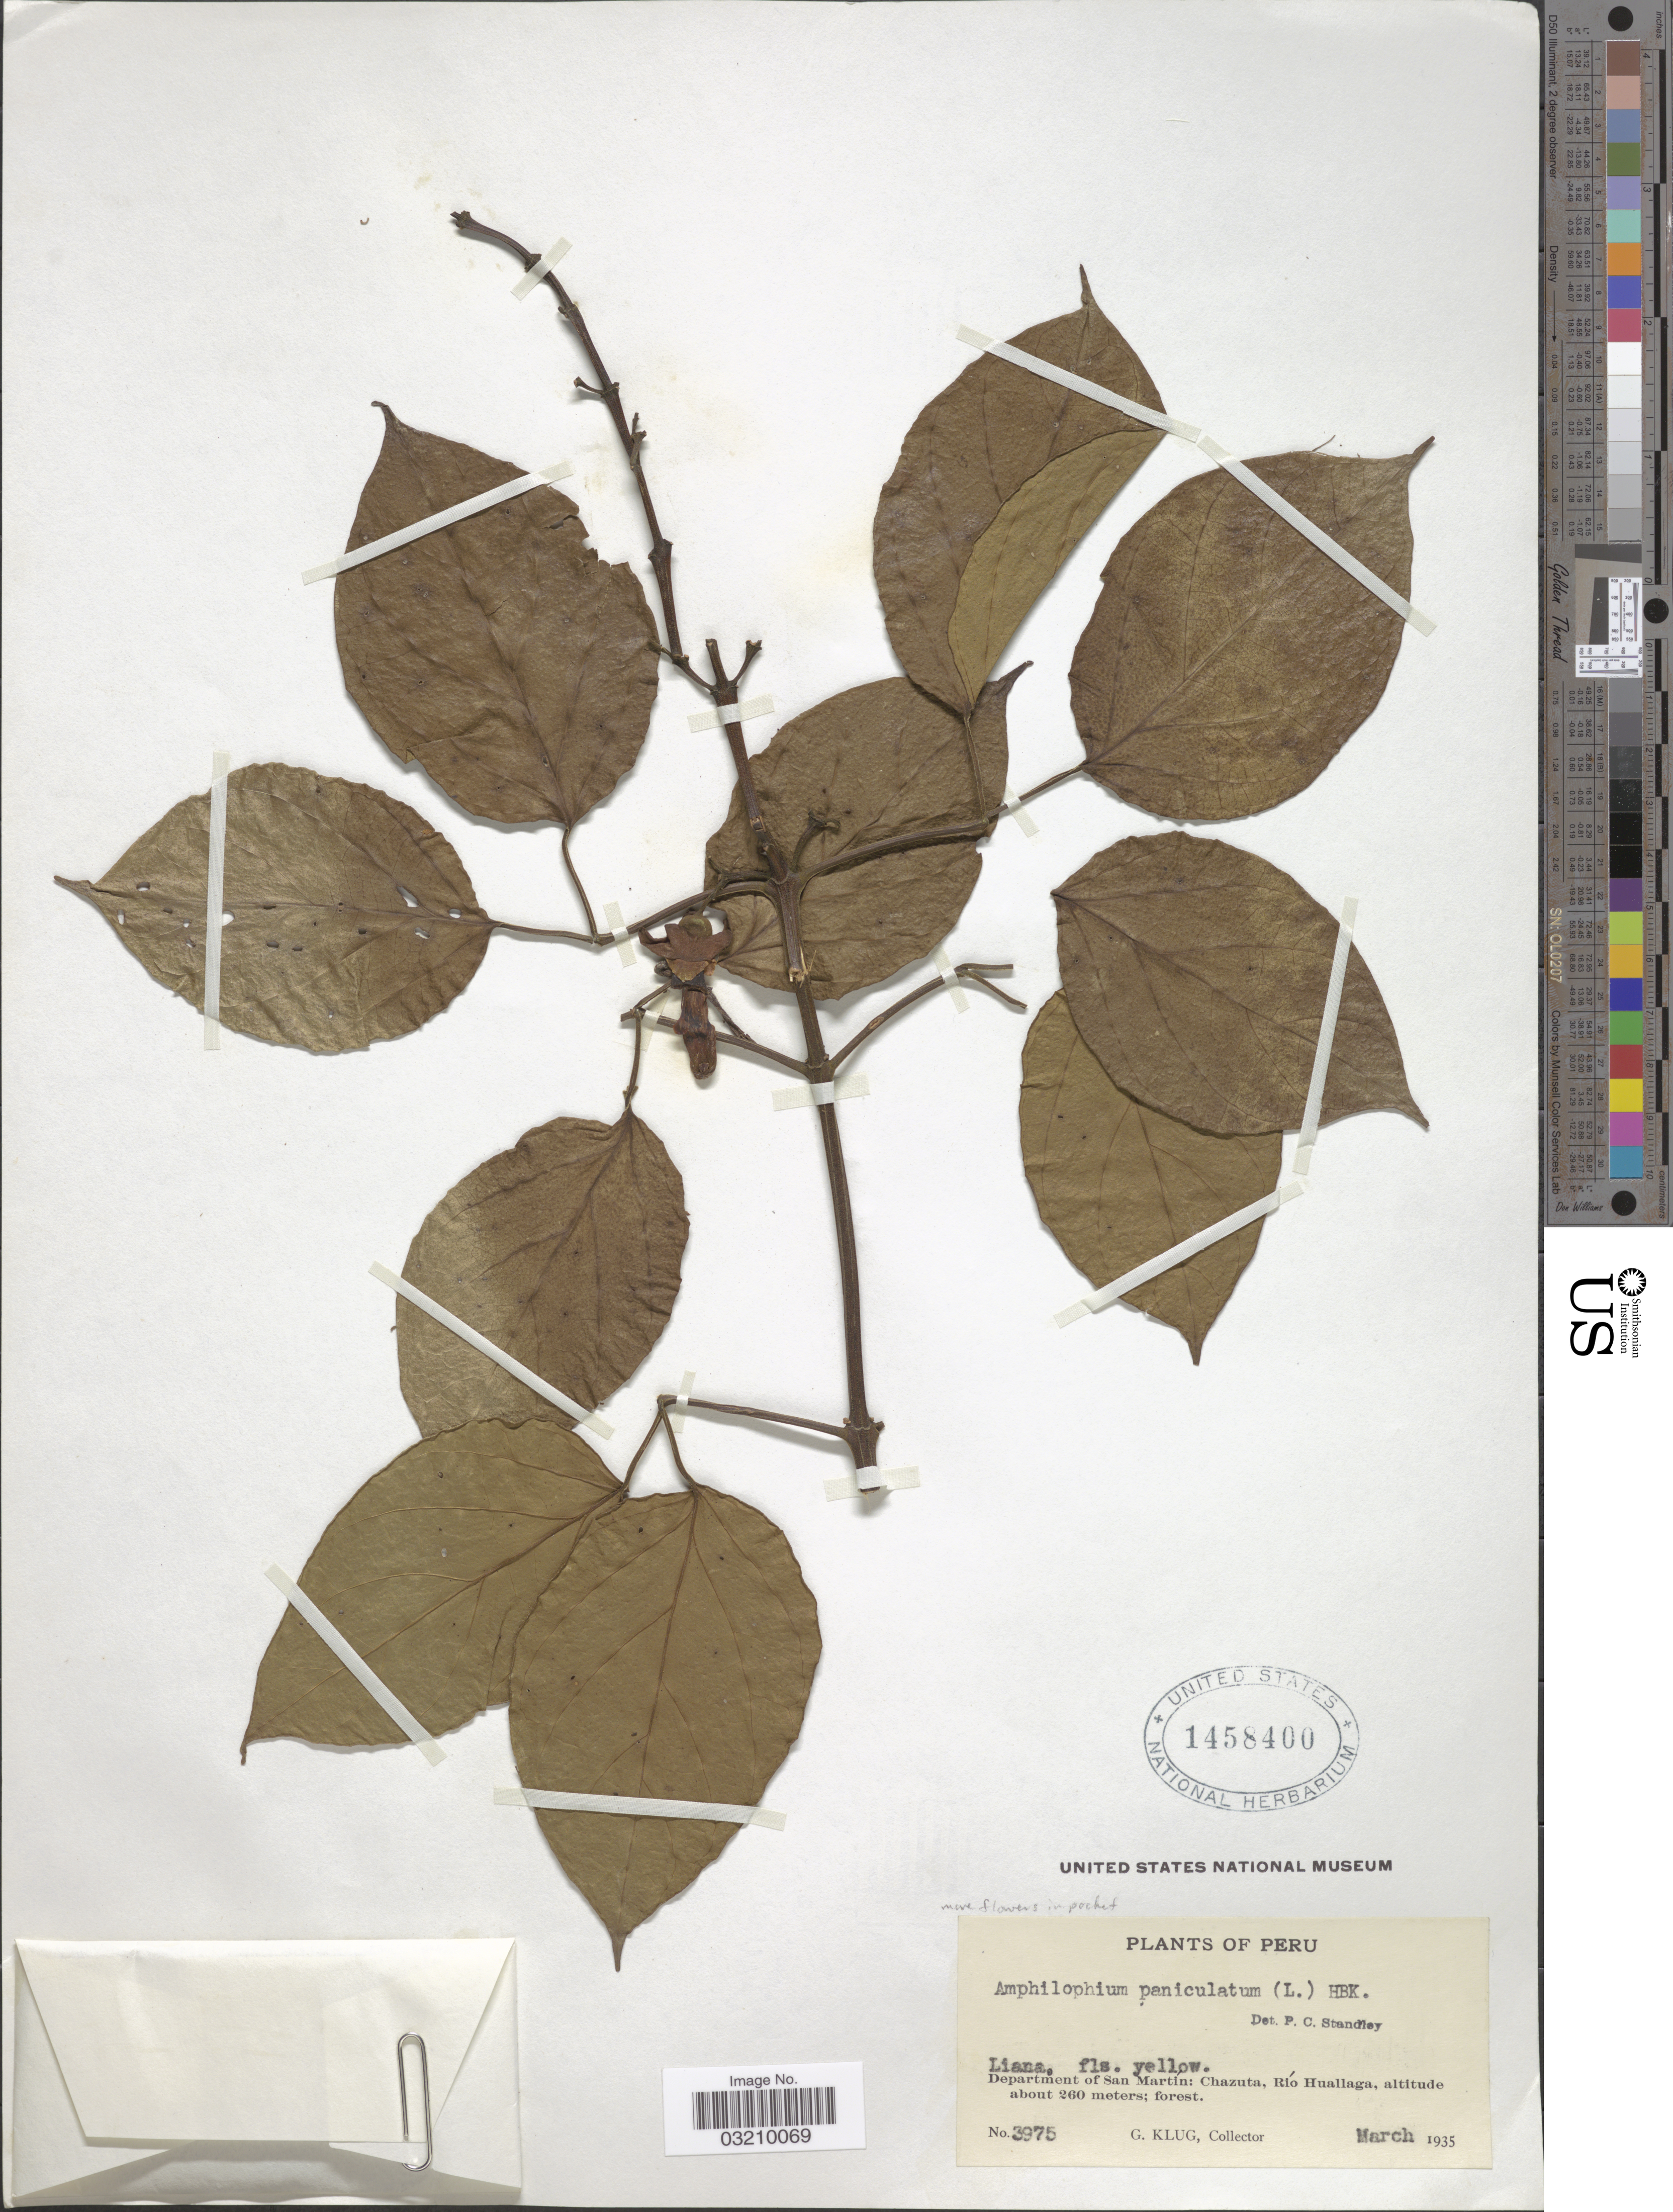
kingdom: Plantae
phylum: Tracheophyta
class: Magnoliopsida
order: Lamiales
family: Bignoniaceae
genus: Amphilophium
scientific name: Amphilophium paniculatum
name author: (L.) Kunth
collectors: G. Klug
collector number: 3975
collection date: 1935-03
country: Peru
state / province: San Martín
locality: Department of San Martín: Chazuta, Río Huallaga.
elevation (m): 260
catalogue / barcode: US 1458400